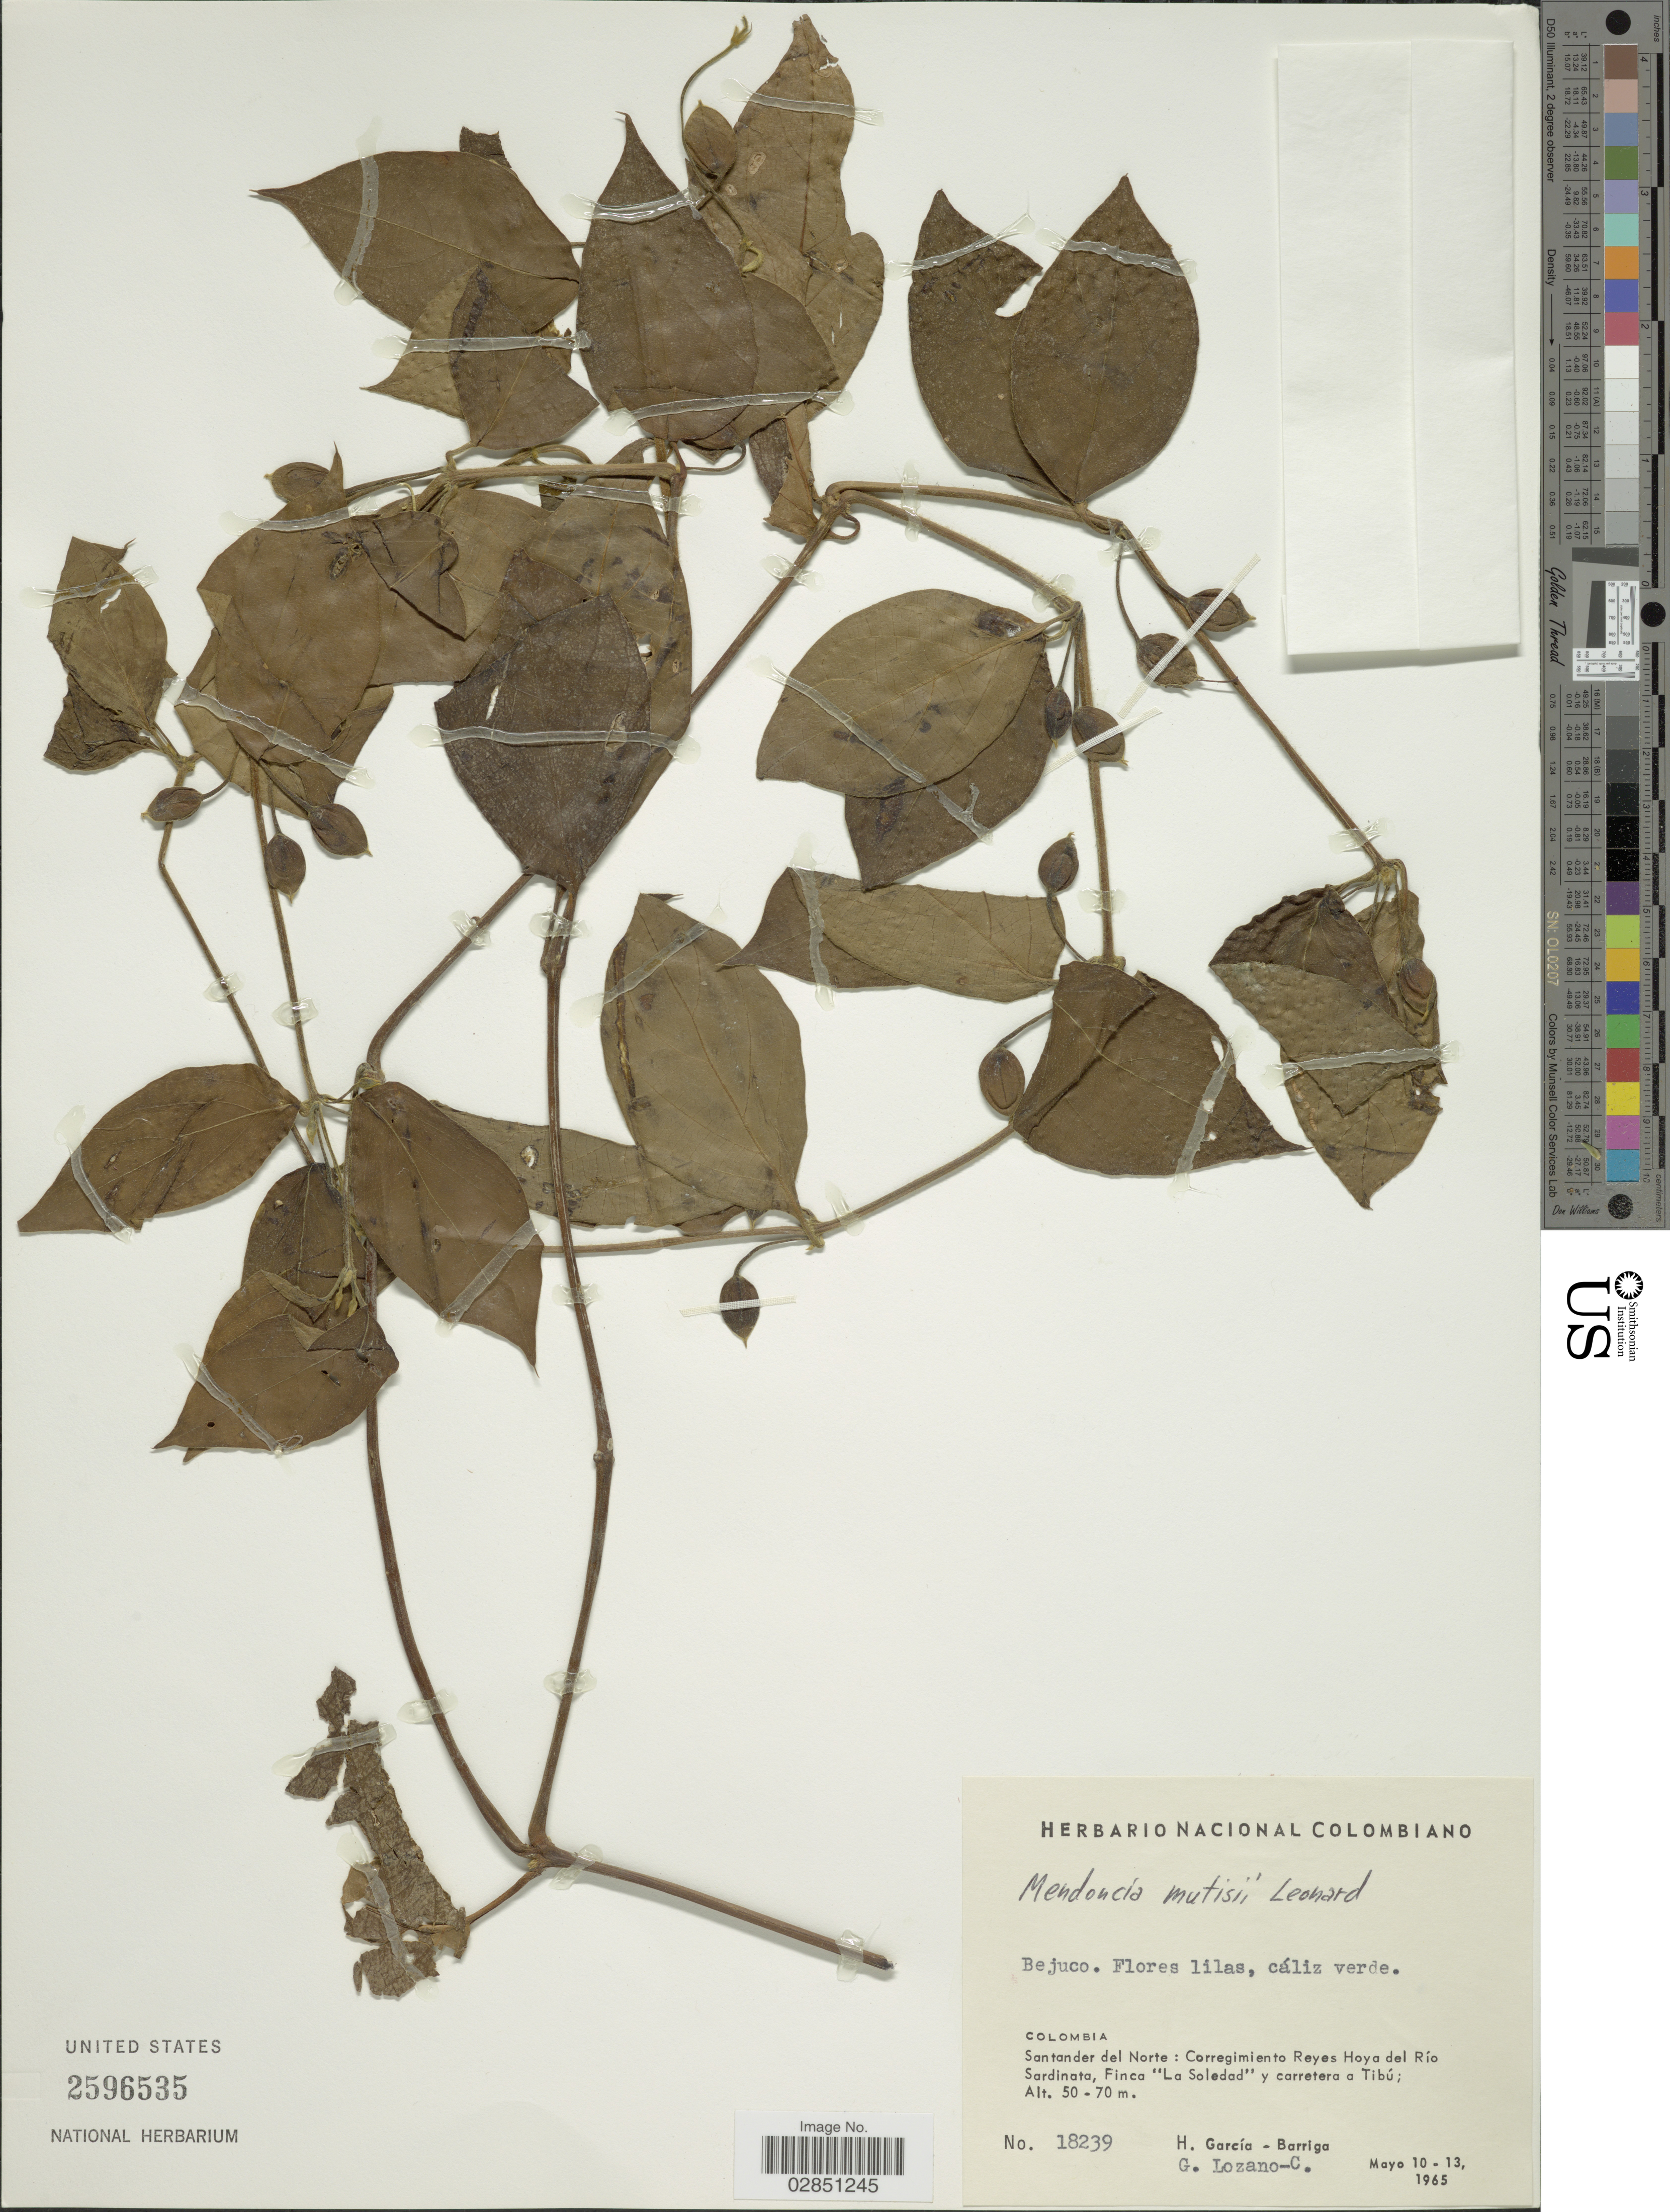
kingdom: Plantae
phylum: Tracheophyta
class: Magnoliopsida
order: Lamiales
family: Acanthaceae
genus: Mendoncia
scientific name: Mendoncia mutisii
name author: Leonard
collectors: H. García Barriga & G. Lozano-Contreras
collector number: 18239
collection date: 1965-05-10/1965-05-13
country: Colombia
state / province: Norte de Santander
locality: Santander del Norte: Corregimiento Reyes Hoya del Río Sardinata, Finca "La Soledad" y carretera a Tibú.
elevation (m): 50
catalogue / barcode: US 2596535